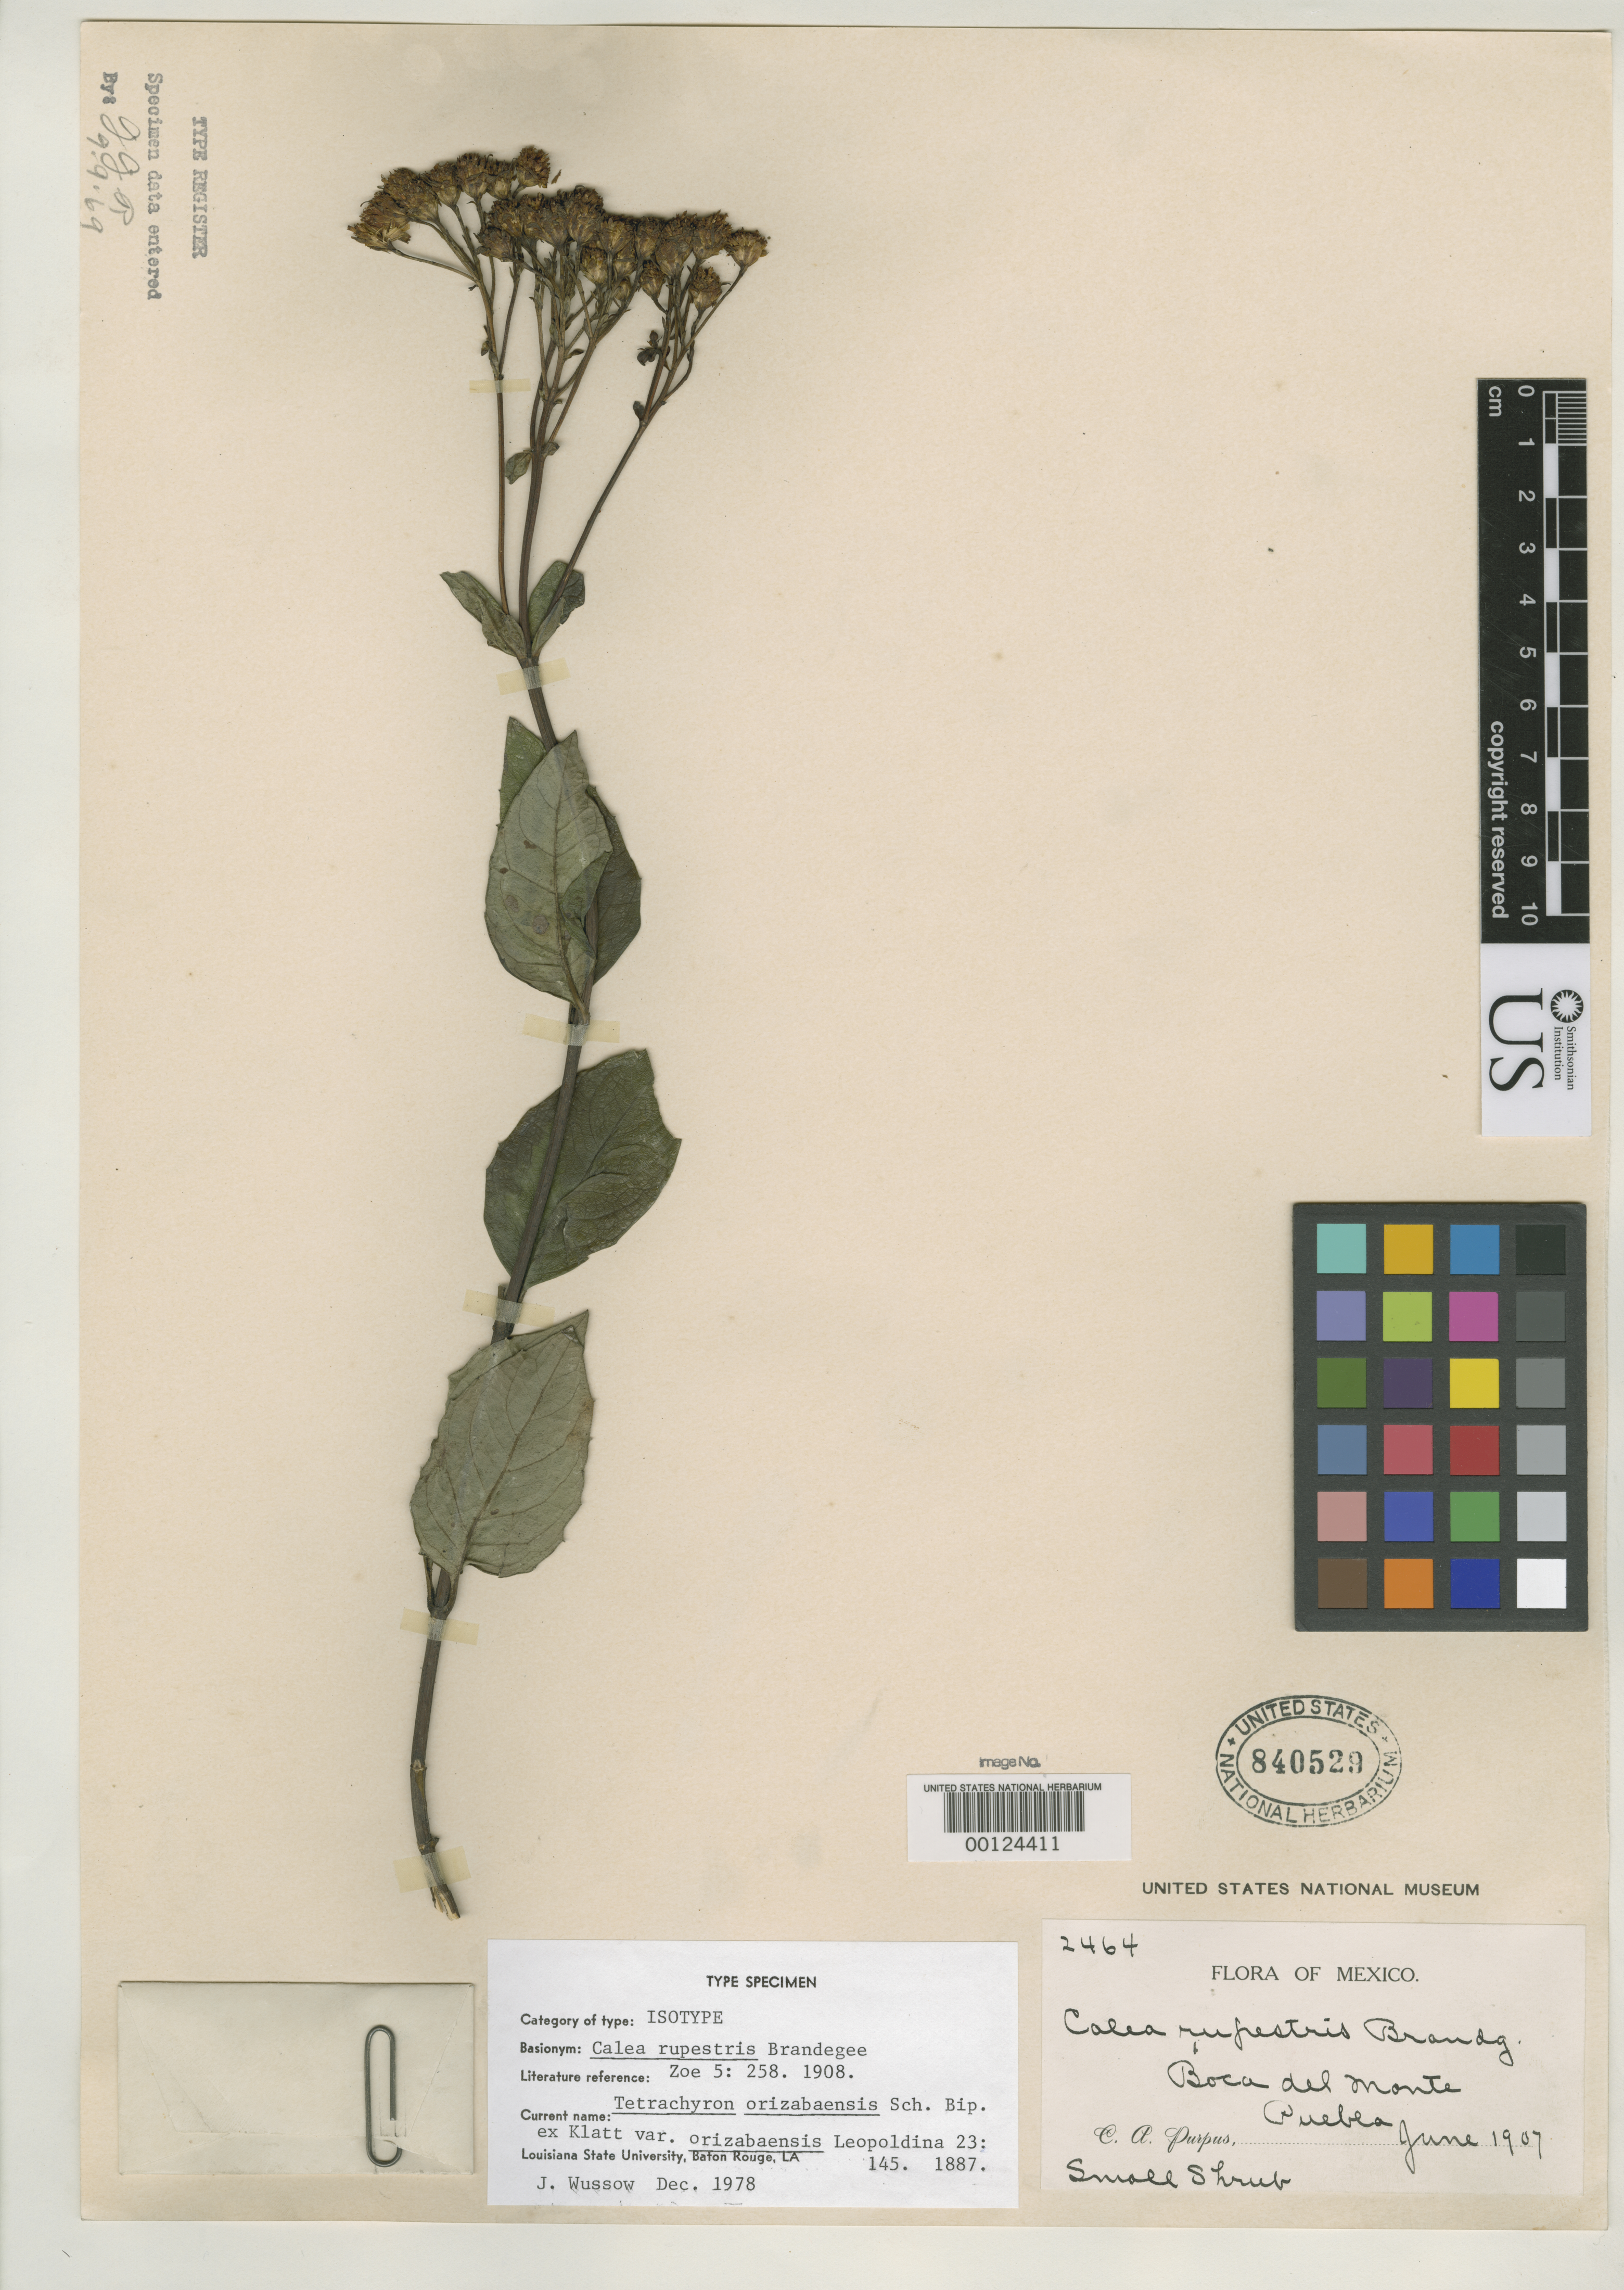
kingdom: Plantae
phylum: Tracheophyta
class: Magnoliopsida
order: Asterales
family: Asteraceae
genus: Calea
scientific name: Calea rupestris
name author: Brandegee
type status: Isotype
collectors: C. A. Purpus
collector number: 2464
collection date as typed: Jun 1907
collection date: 1907-06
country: Mexico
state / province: Puebla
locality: Boca del Monte.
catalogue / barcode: US 840529